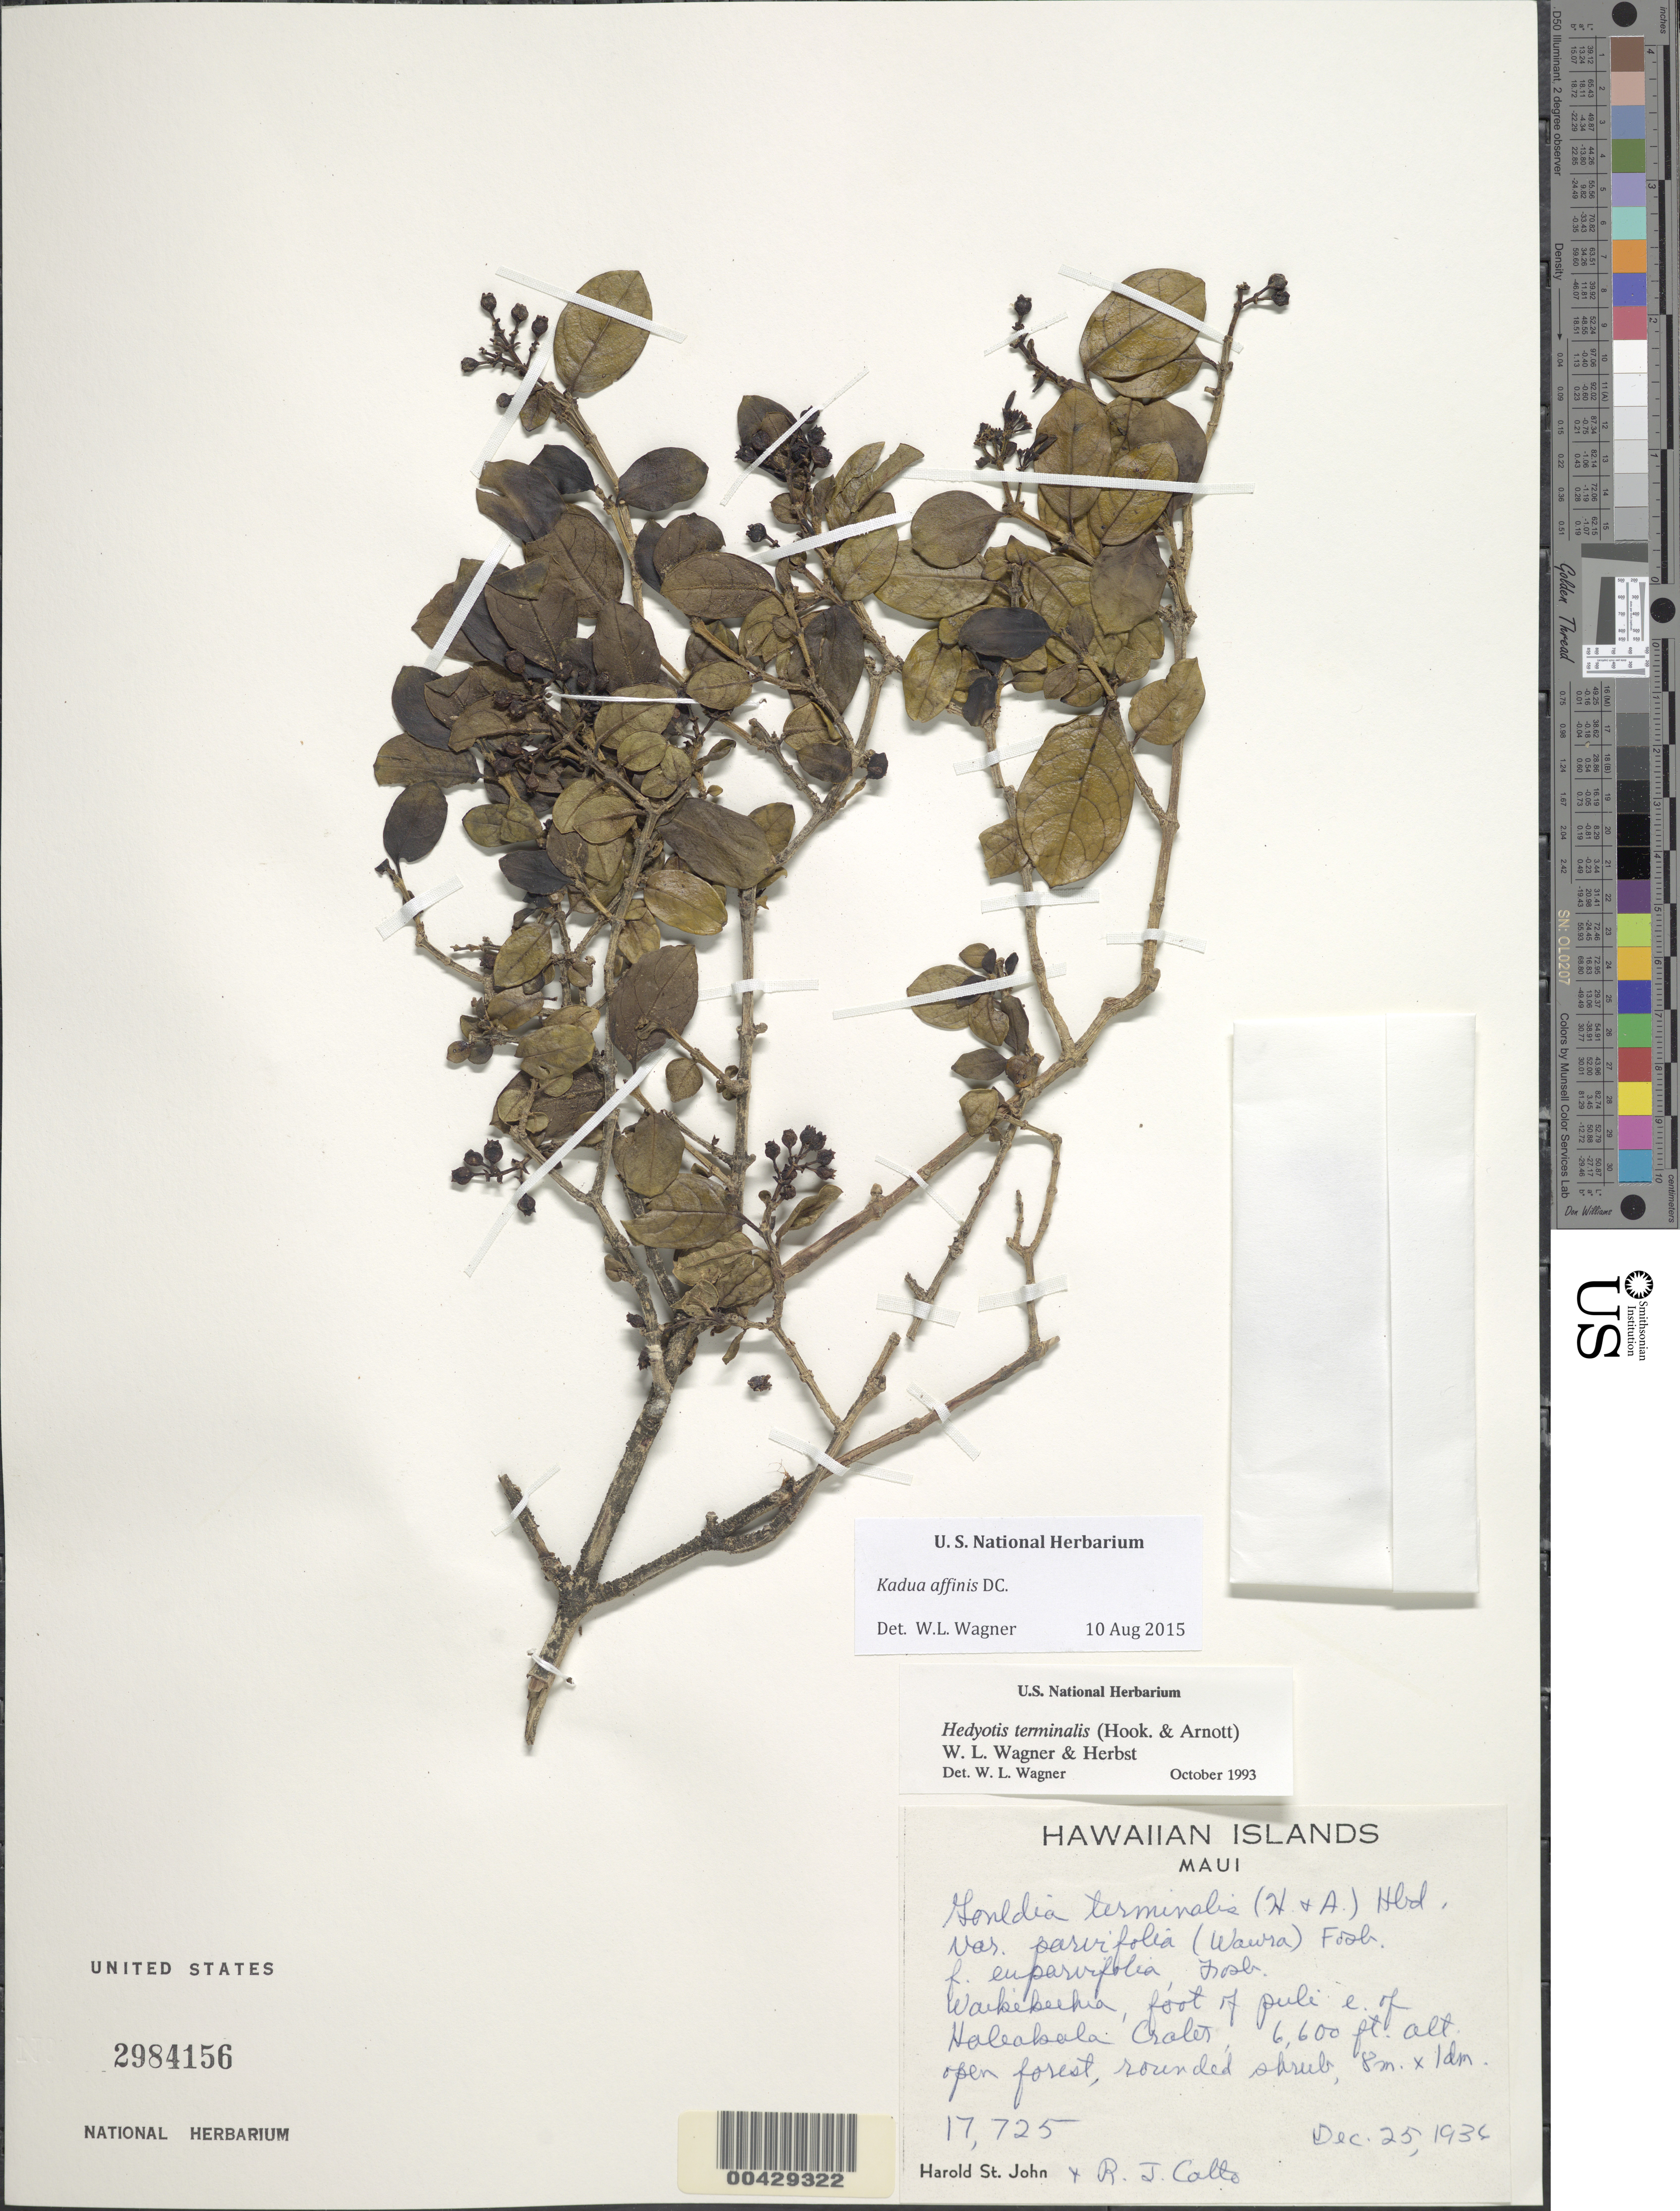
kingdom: Plantae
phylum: Tracheophyta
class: Magnoliopsida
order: Gentianales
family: Rubiaceae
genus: Kadua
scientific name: Kadua affinis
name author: DC.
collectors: H. St. John & R. Catto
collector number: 17725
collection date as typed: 25 Dec 1936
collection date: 1936-12-25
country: United States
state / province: Hawaii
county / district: Maui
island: Maui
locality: Waikekeehia, foot of pali east of Haleakala Crater.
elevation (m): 2012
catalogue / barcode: US 2984156